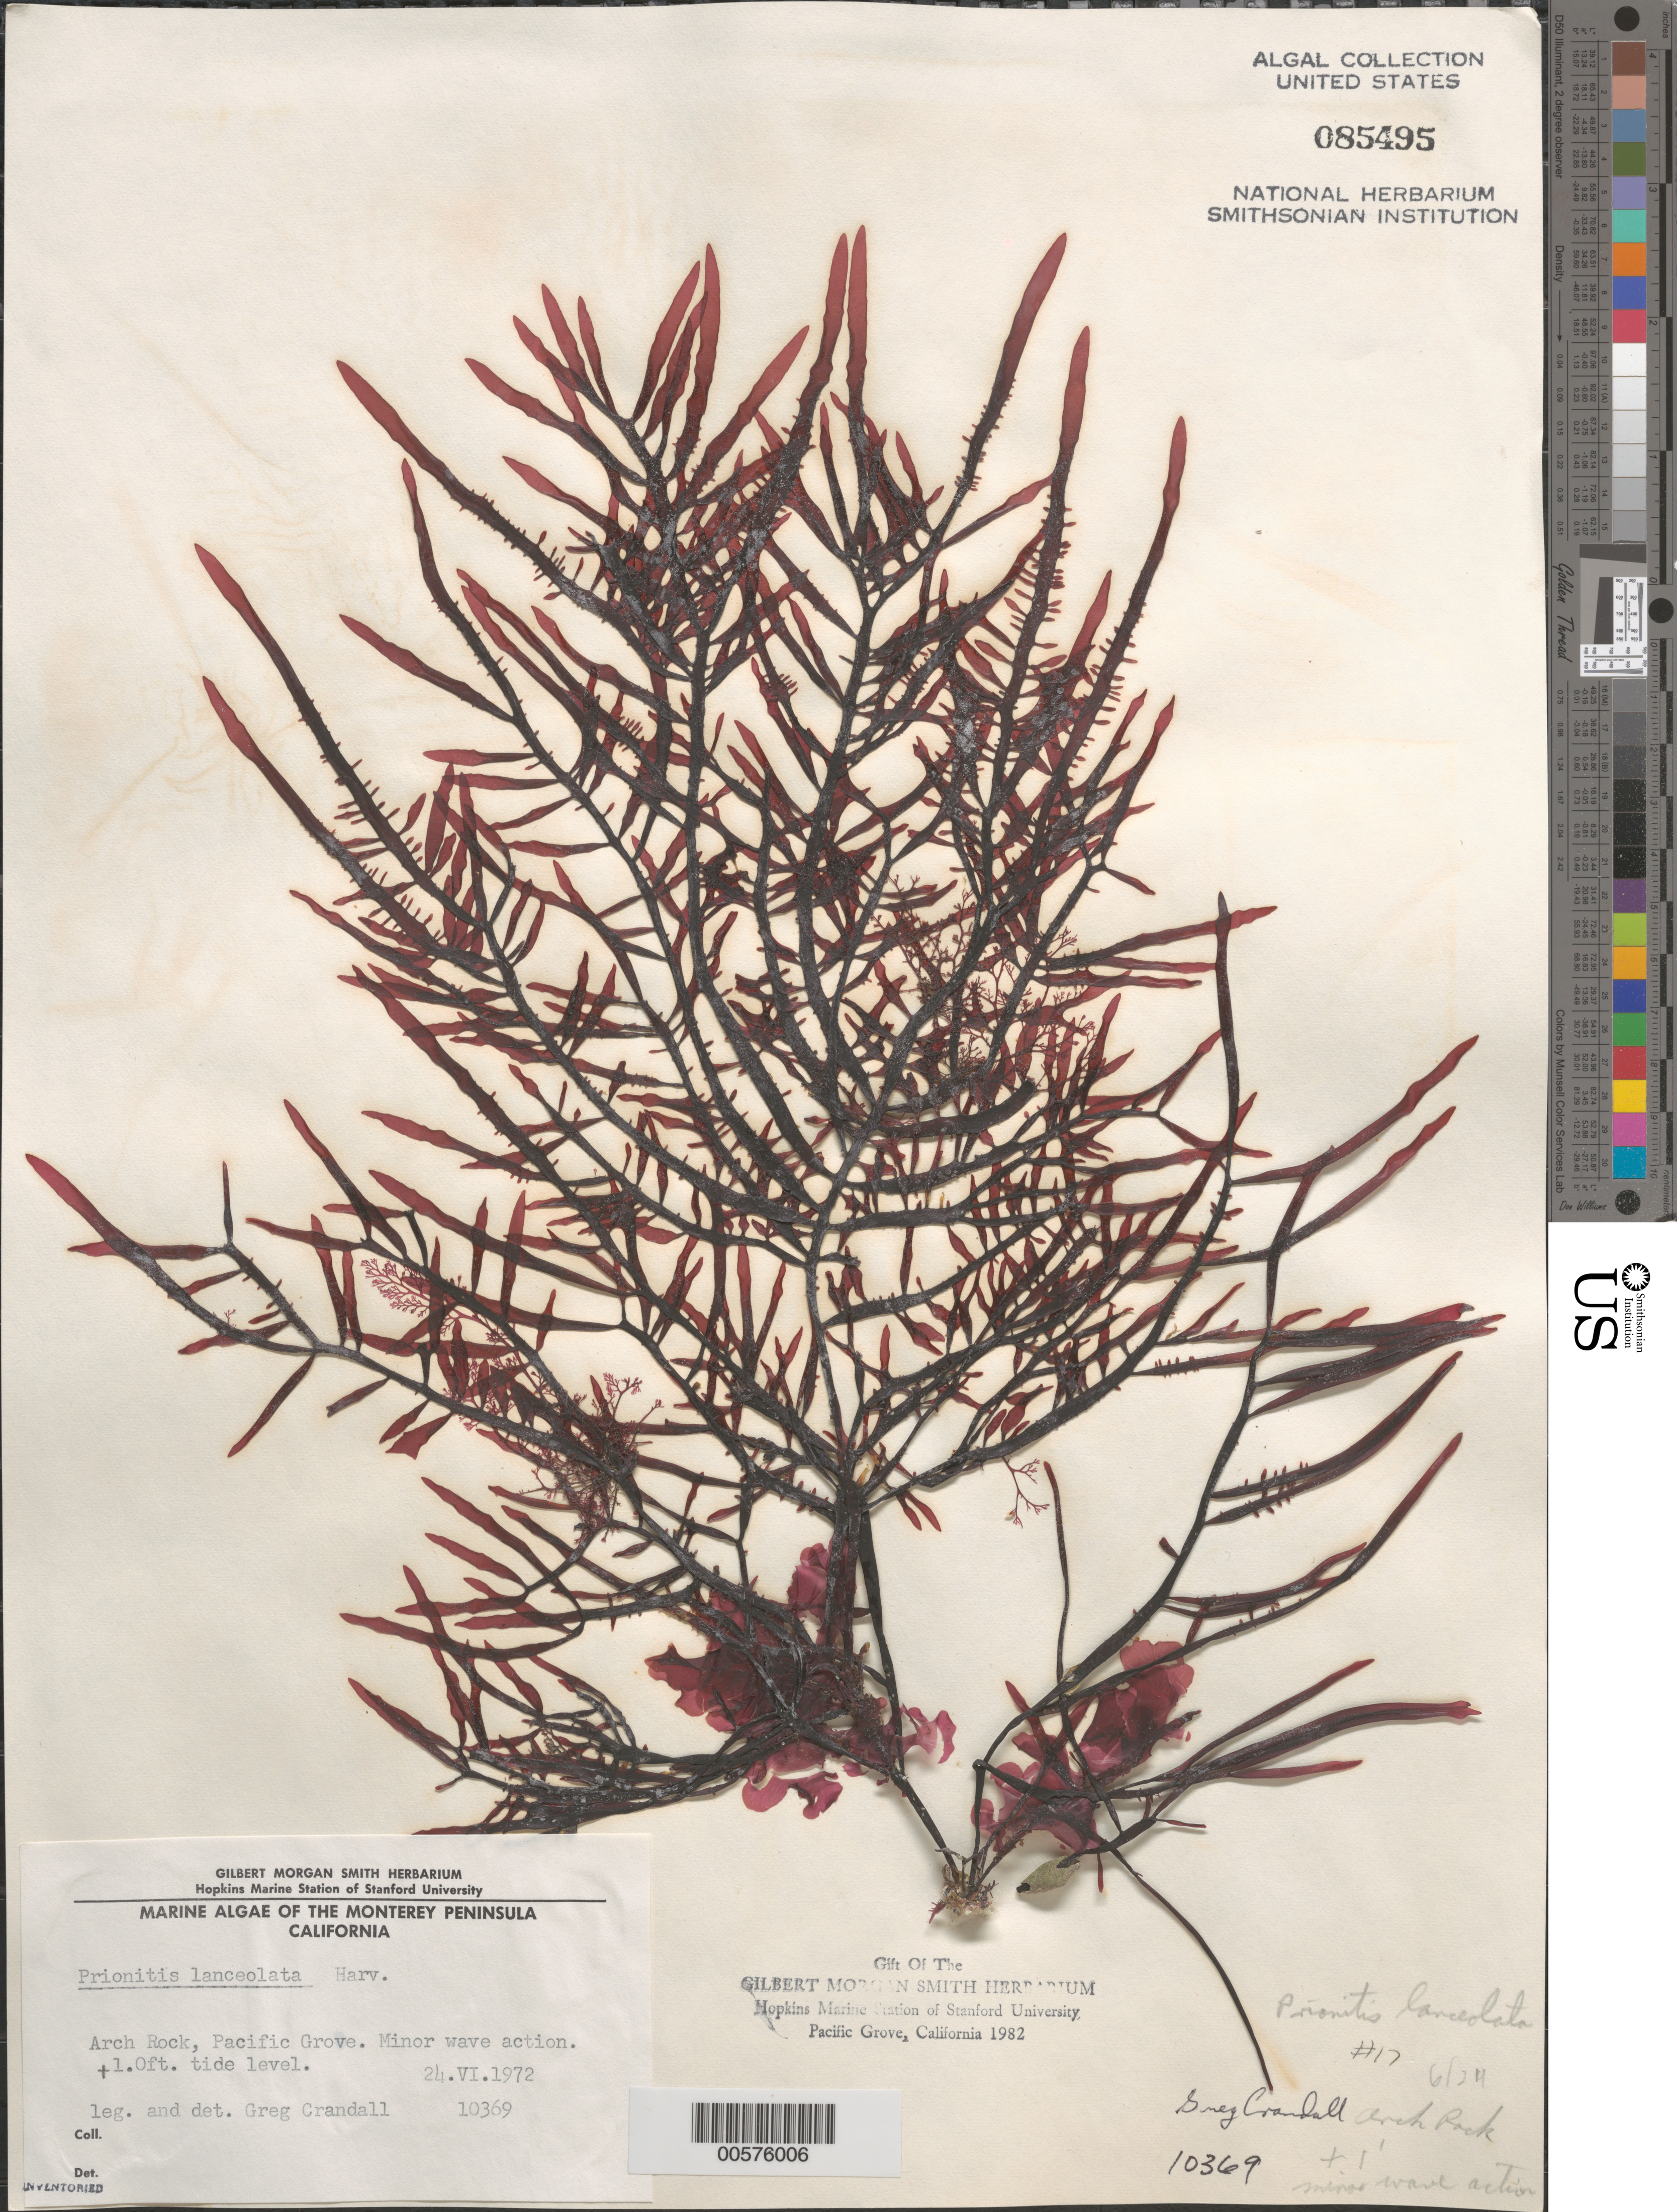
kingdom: Plantae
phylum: Rhodophyta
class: Florideophyceae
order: Cryptonemiales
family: Cryptonemiaceae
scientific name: Prionitis lanceolata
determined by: Crandall, G.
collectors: G. Crandall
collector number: IAA 10369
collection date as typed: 24 Jun 1972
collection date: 1972-06-24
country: United States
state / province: California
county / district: Monterey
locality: Arch Rock, Pacific Grove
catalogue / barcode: US 85495